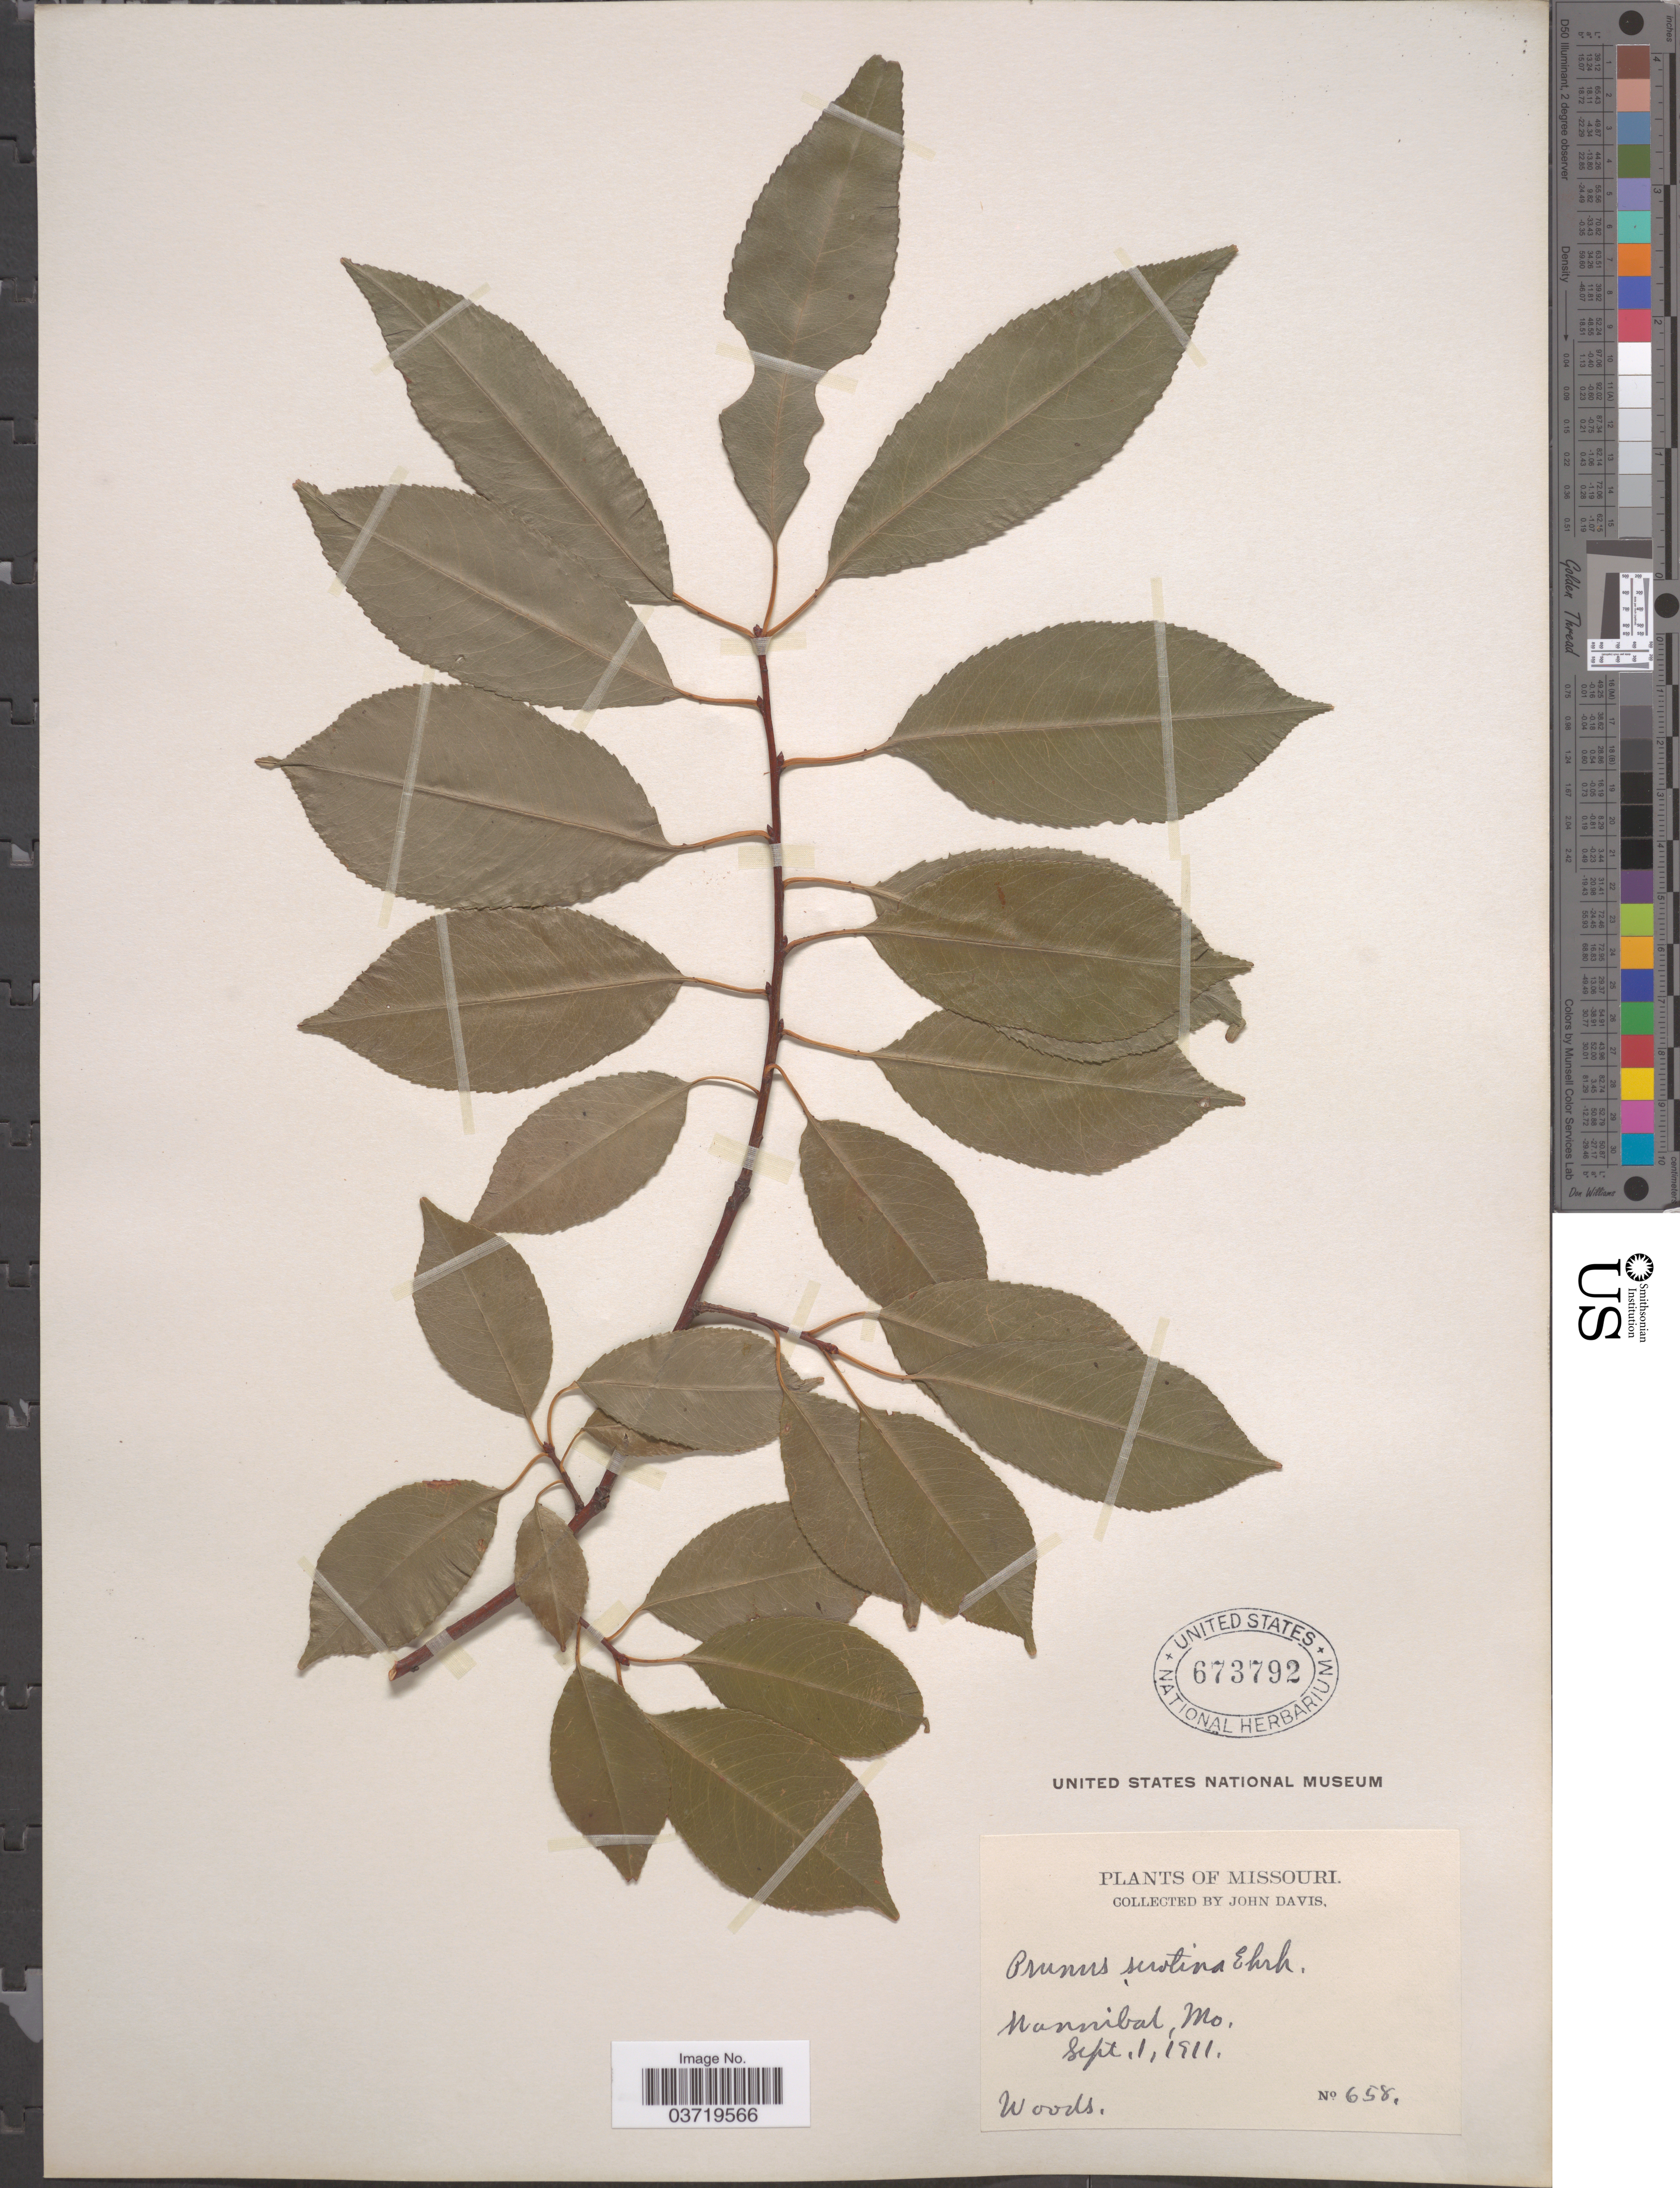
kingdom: Plantae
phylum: Tracheophyta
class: Magnoliopsida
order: Rosales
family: Rosaceae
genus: Prunus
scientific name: Prunus serotina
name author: Ehrh.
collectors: J. Davis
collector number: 658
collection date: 1911-09-01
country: United States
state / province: Missouri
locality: Hannibal.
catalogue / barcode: US 673792